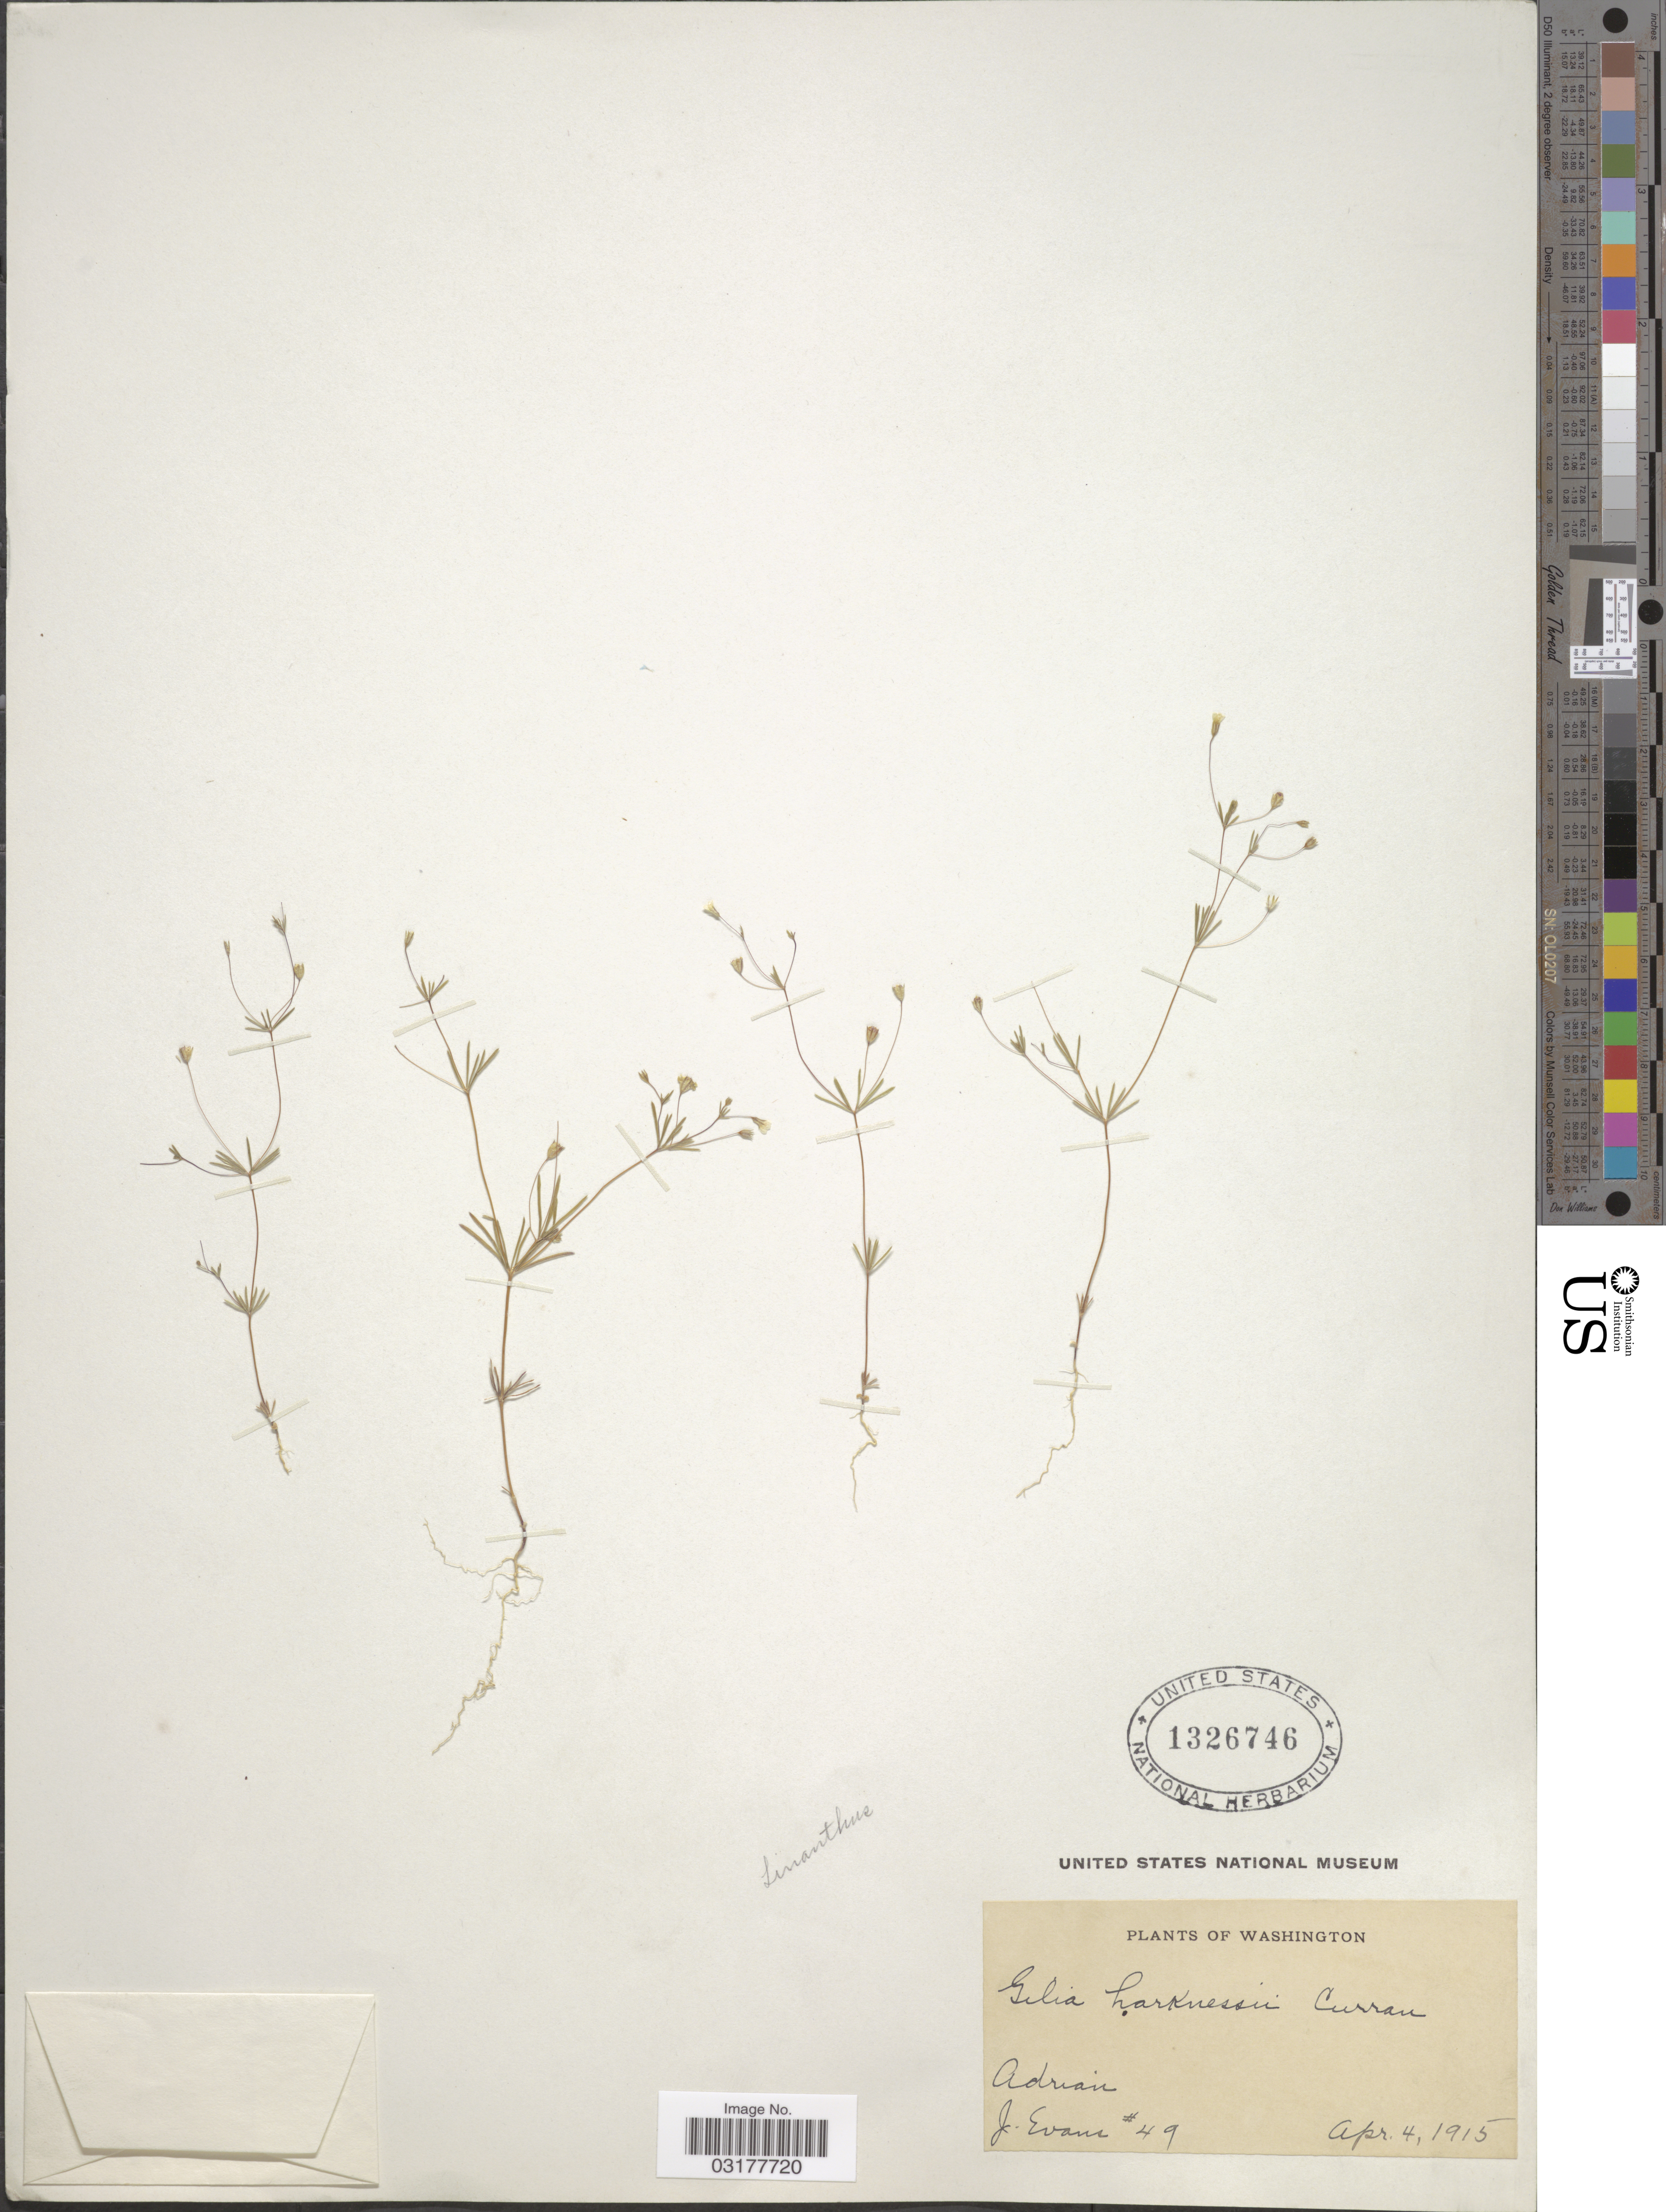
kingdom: Plantae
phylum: Tracheophyta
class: Magnoliopsida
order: Ericales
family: Polemoniaceae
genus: Leptosiphon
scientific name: Leptosiphon harknessii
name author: (Curran) J.M. Porter & L.A. Johnson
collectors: J. Evans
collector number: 49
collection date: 1915-04-04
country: United States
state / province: Washington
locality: Adrain.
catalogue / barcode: US 1326746